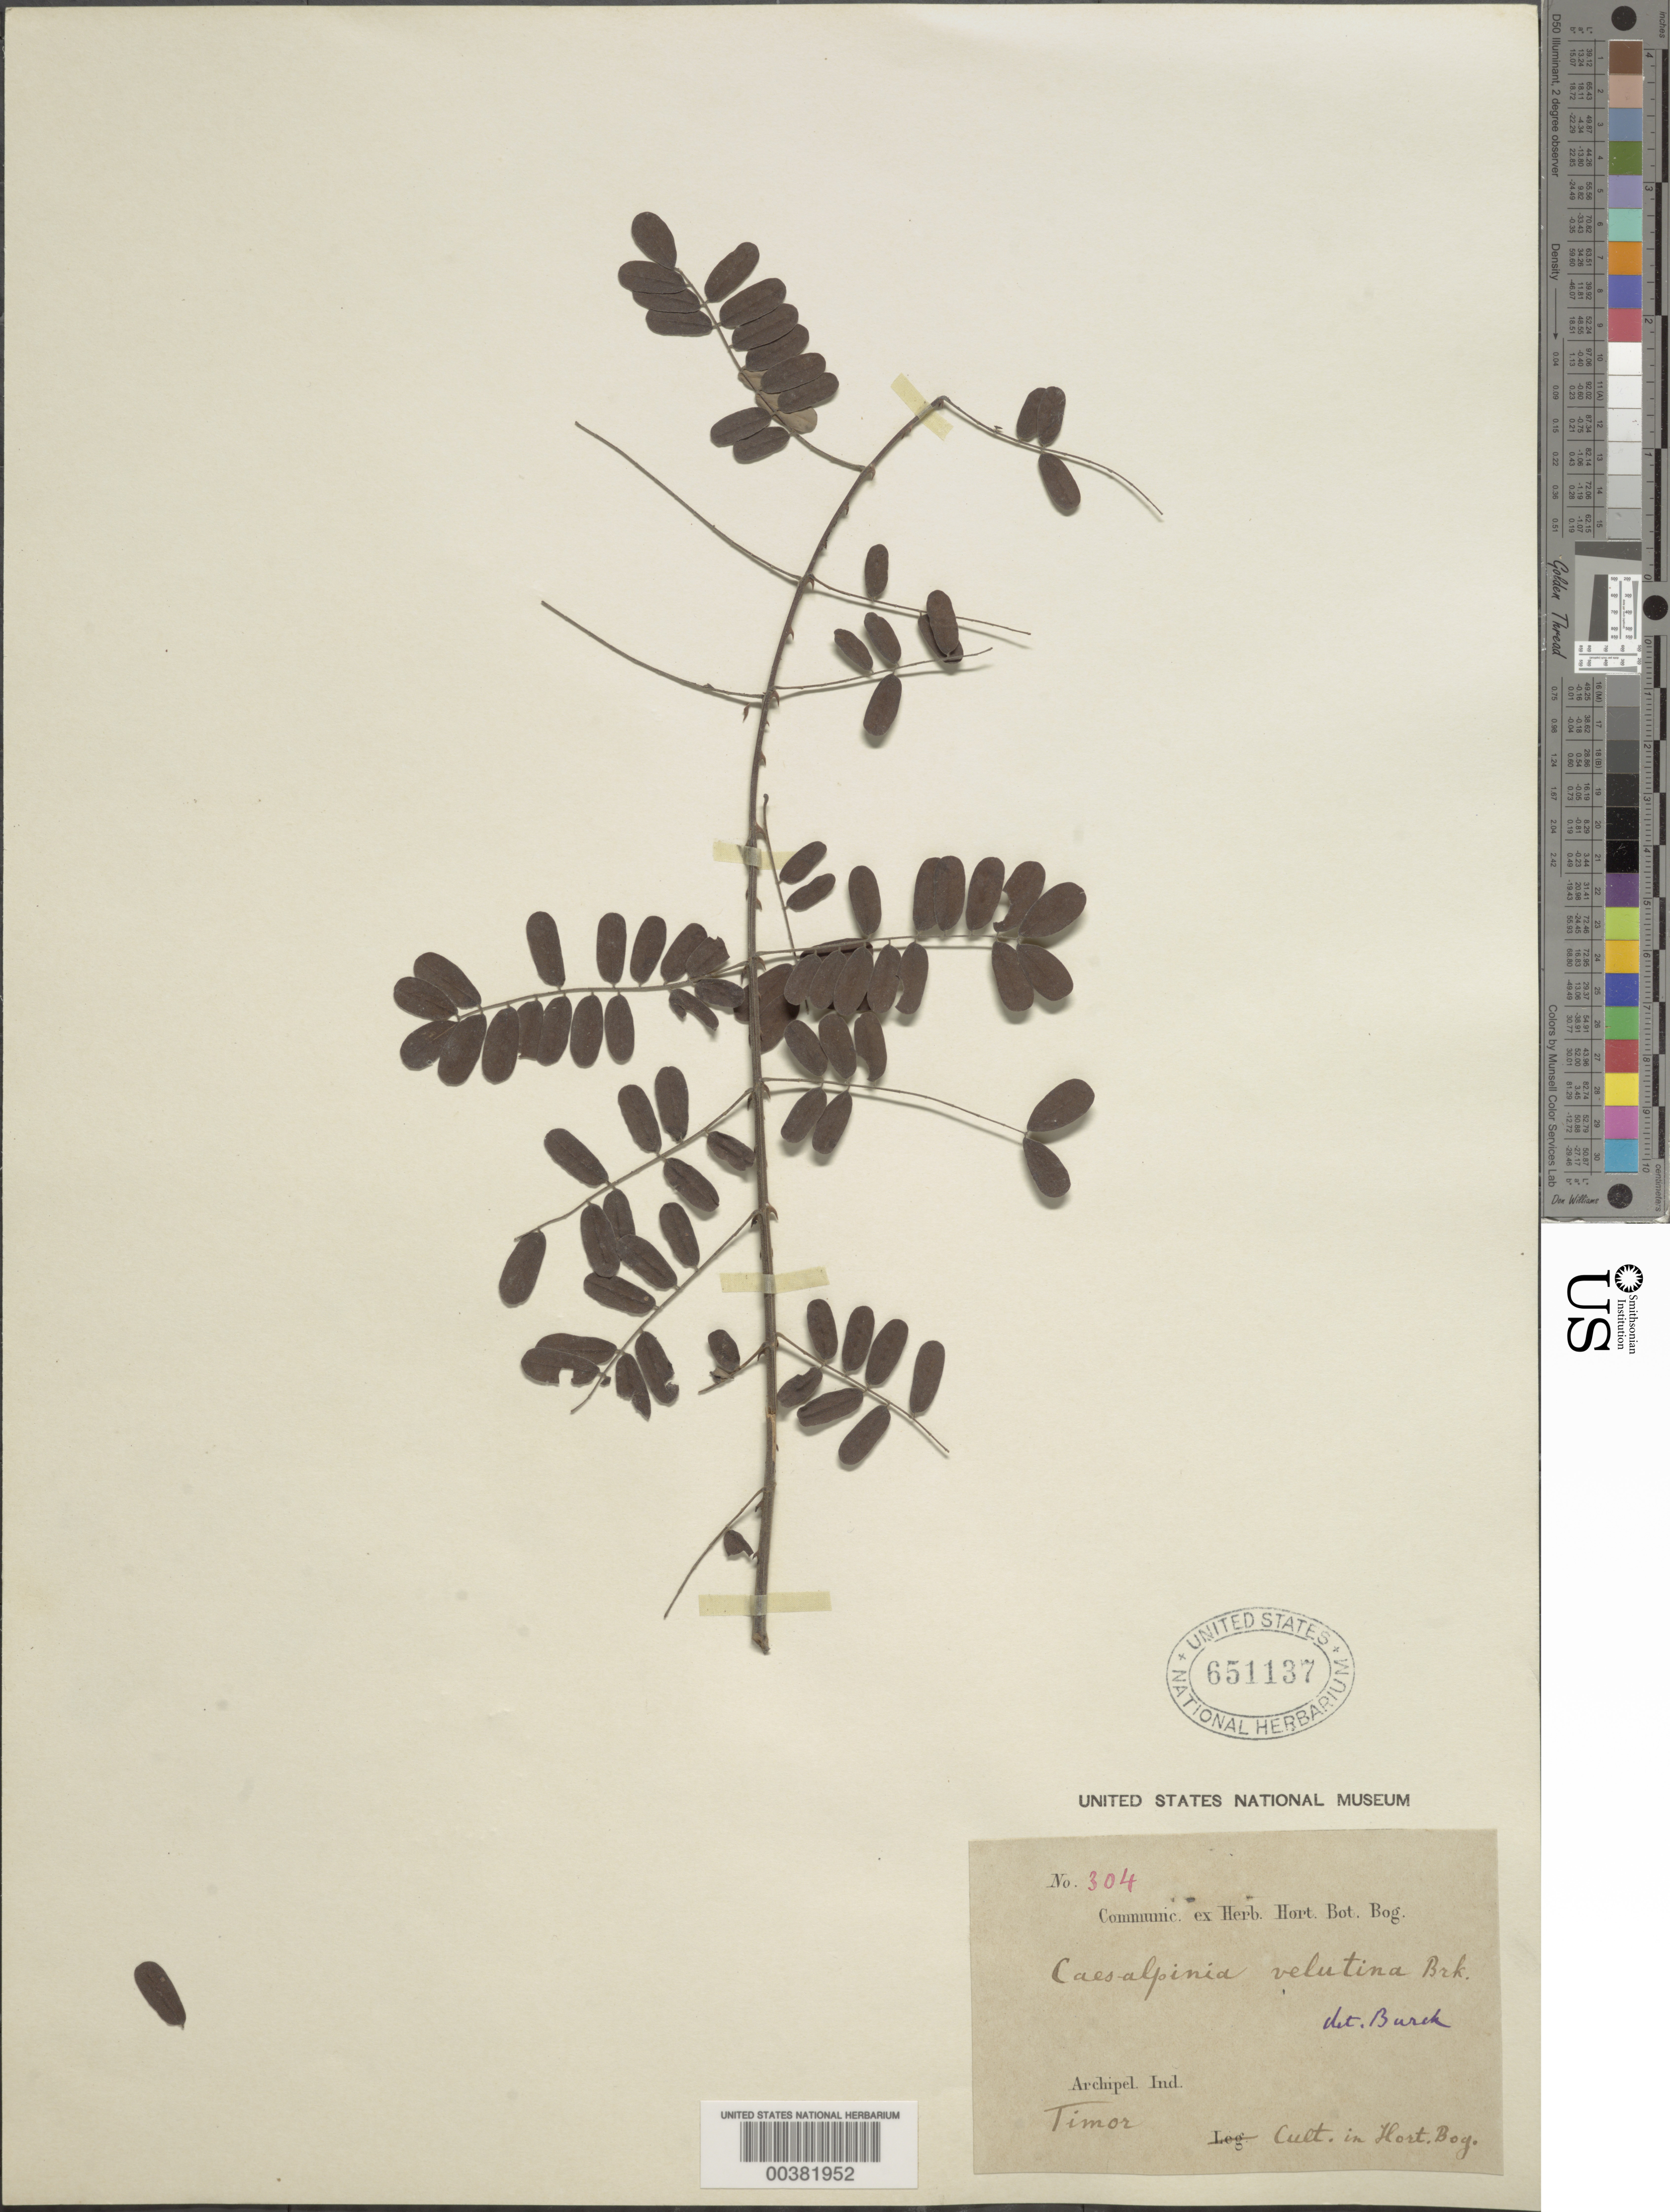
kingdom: Plantae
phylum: Tracheophyta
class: Magnoliopsida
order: Fabales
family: Fabaceae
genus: Coulteria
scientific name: Coulteria velutina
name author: (Britton & Rose) Sotuyo & G.P. Lewis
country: Indonesia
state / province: Nusa Tenggara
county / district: Nusa Tenggara Timur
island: Timor Island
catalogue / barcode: US 651137